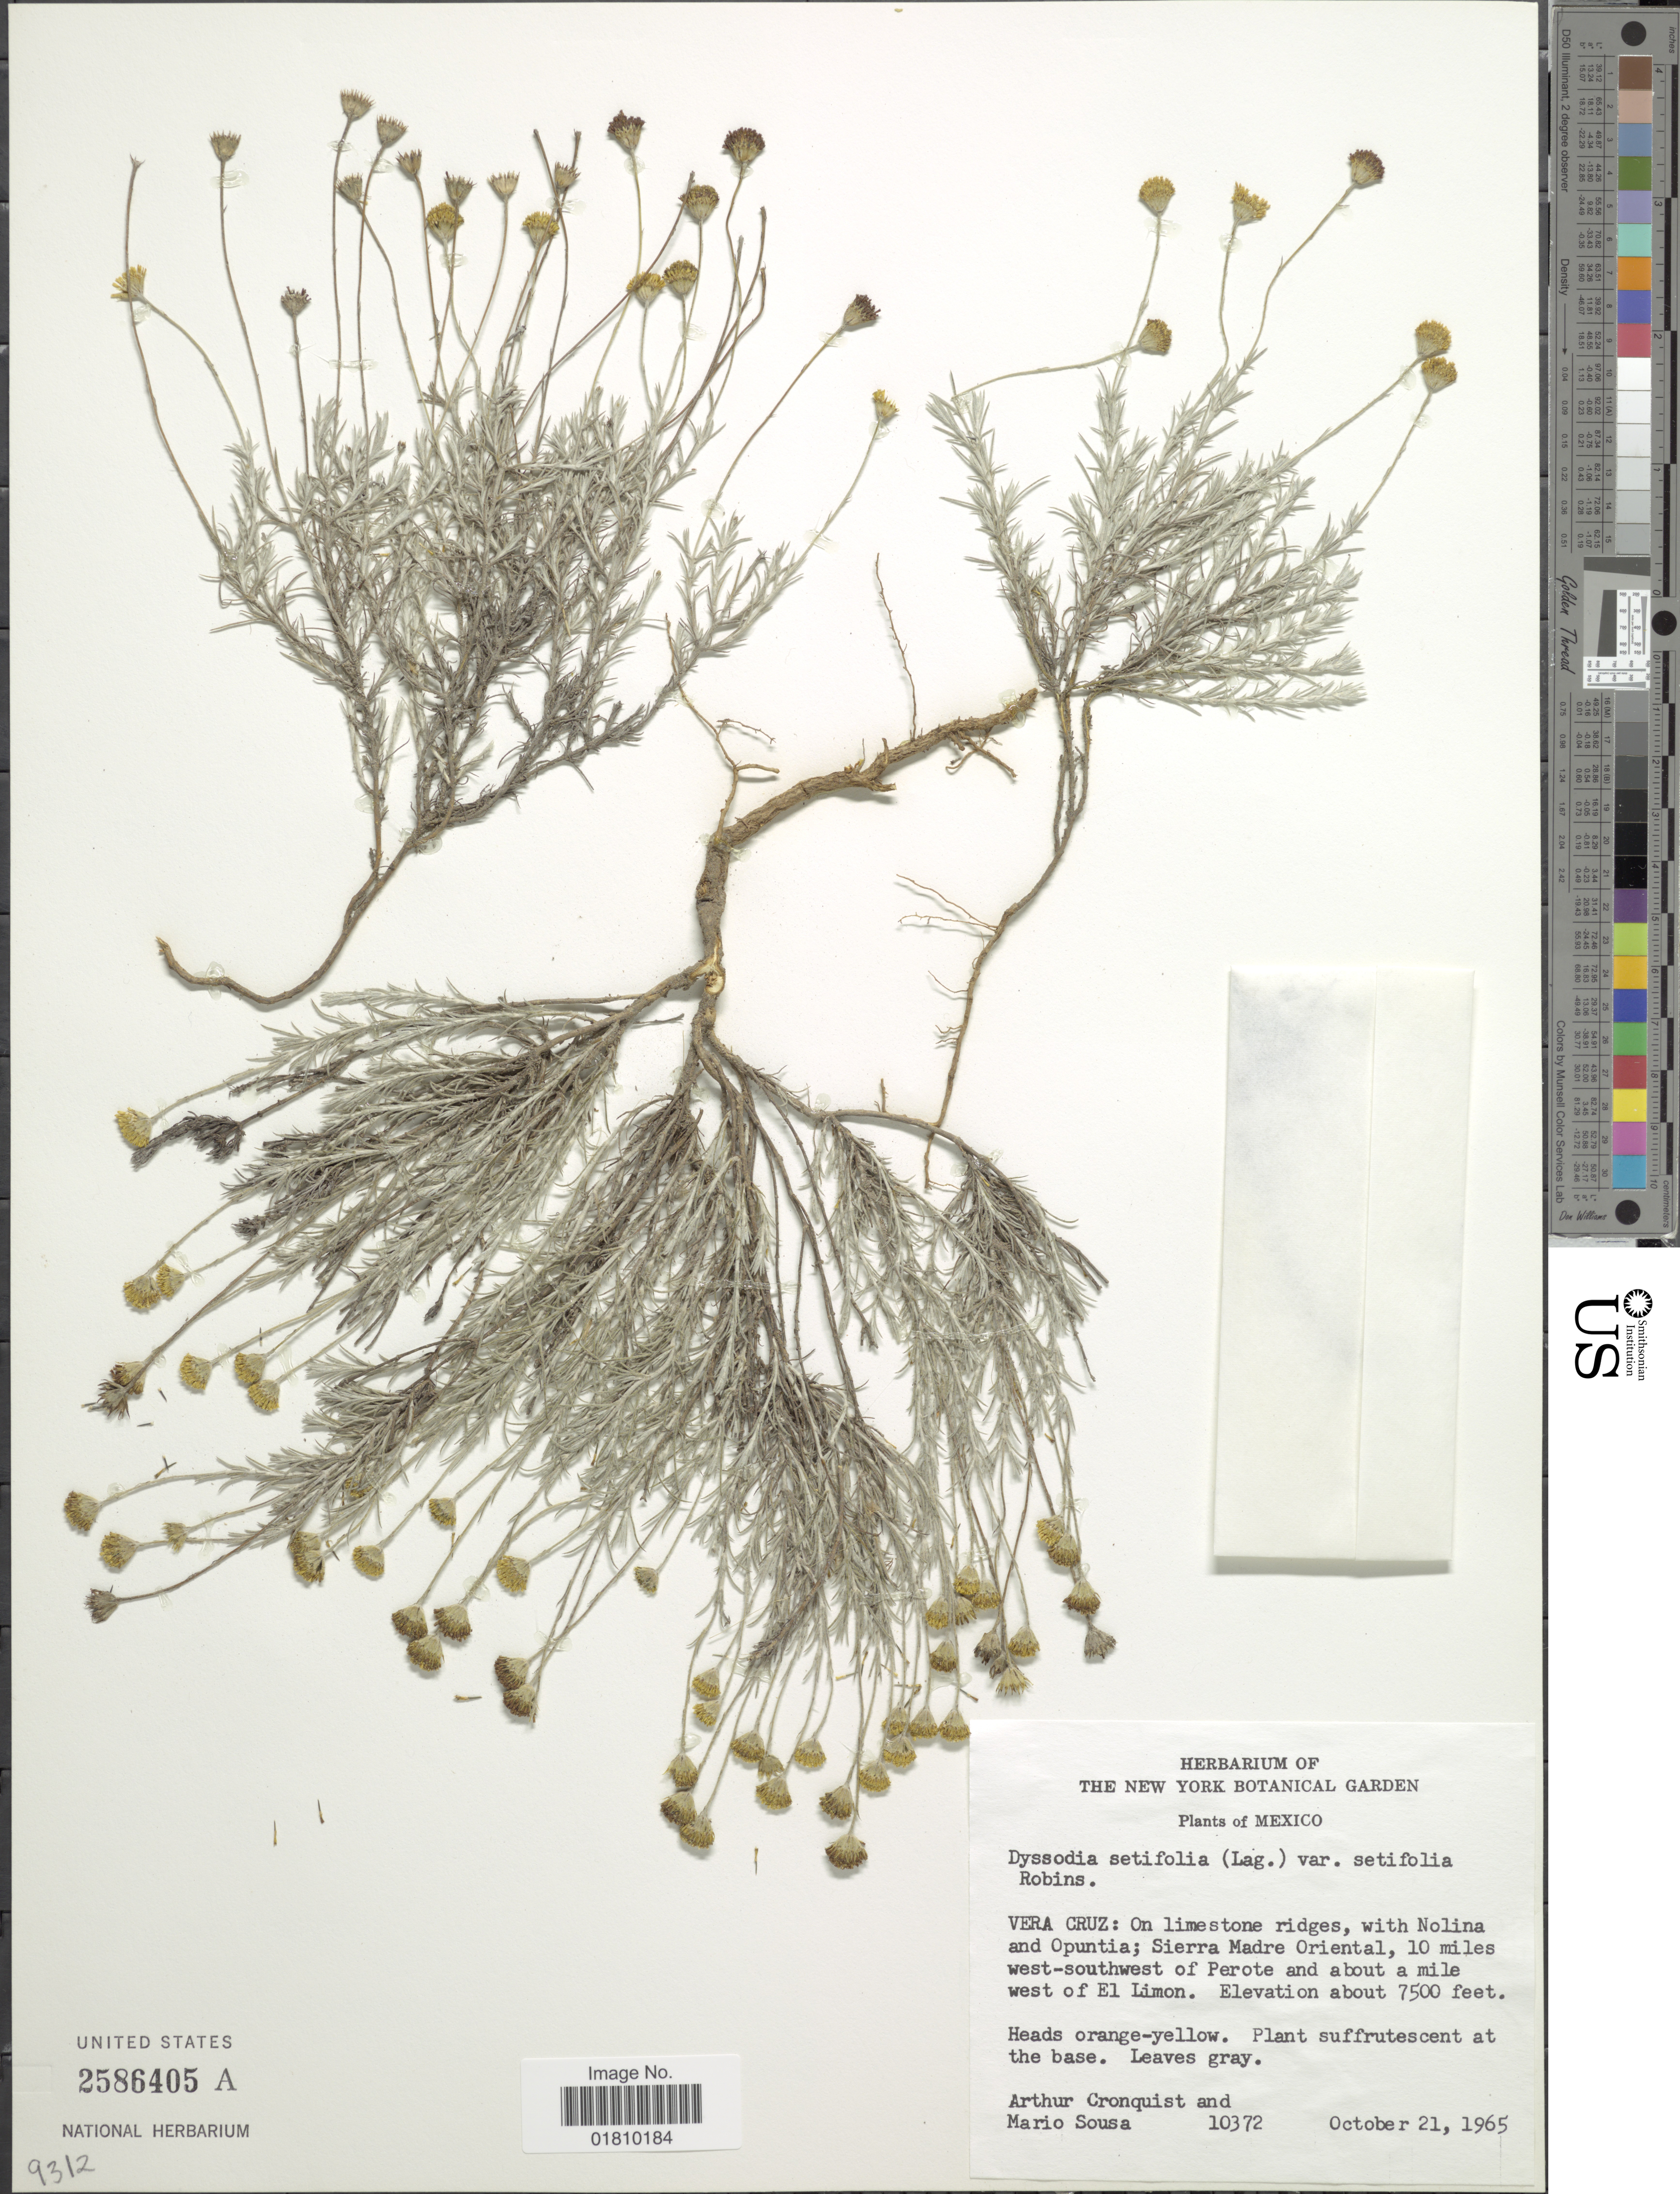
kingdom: Plantae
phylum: Tracheophyta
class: Magnoliopsida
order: Asterales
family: Asteraceae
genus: Thymophylla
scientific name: Thymophylla setifolia var. setifolia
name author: Lag.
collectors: A. J. Cronquist & M. Sousa S.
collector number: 10372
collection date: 1965-10-21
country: Mexico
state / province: Veracruz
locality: On limestone ridges, with Nolina and Opuntina; Sierra Madre Oriental, 10 miles west-southwest of Perote and about a mile west El Limon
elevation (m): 2286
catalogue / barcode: US 2586405A